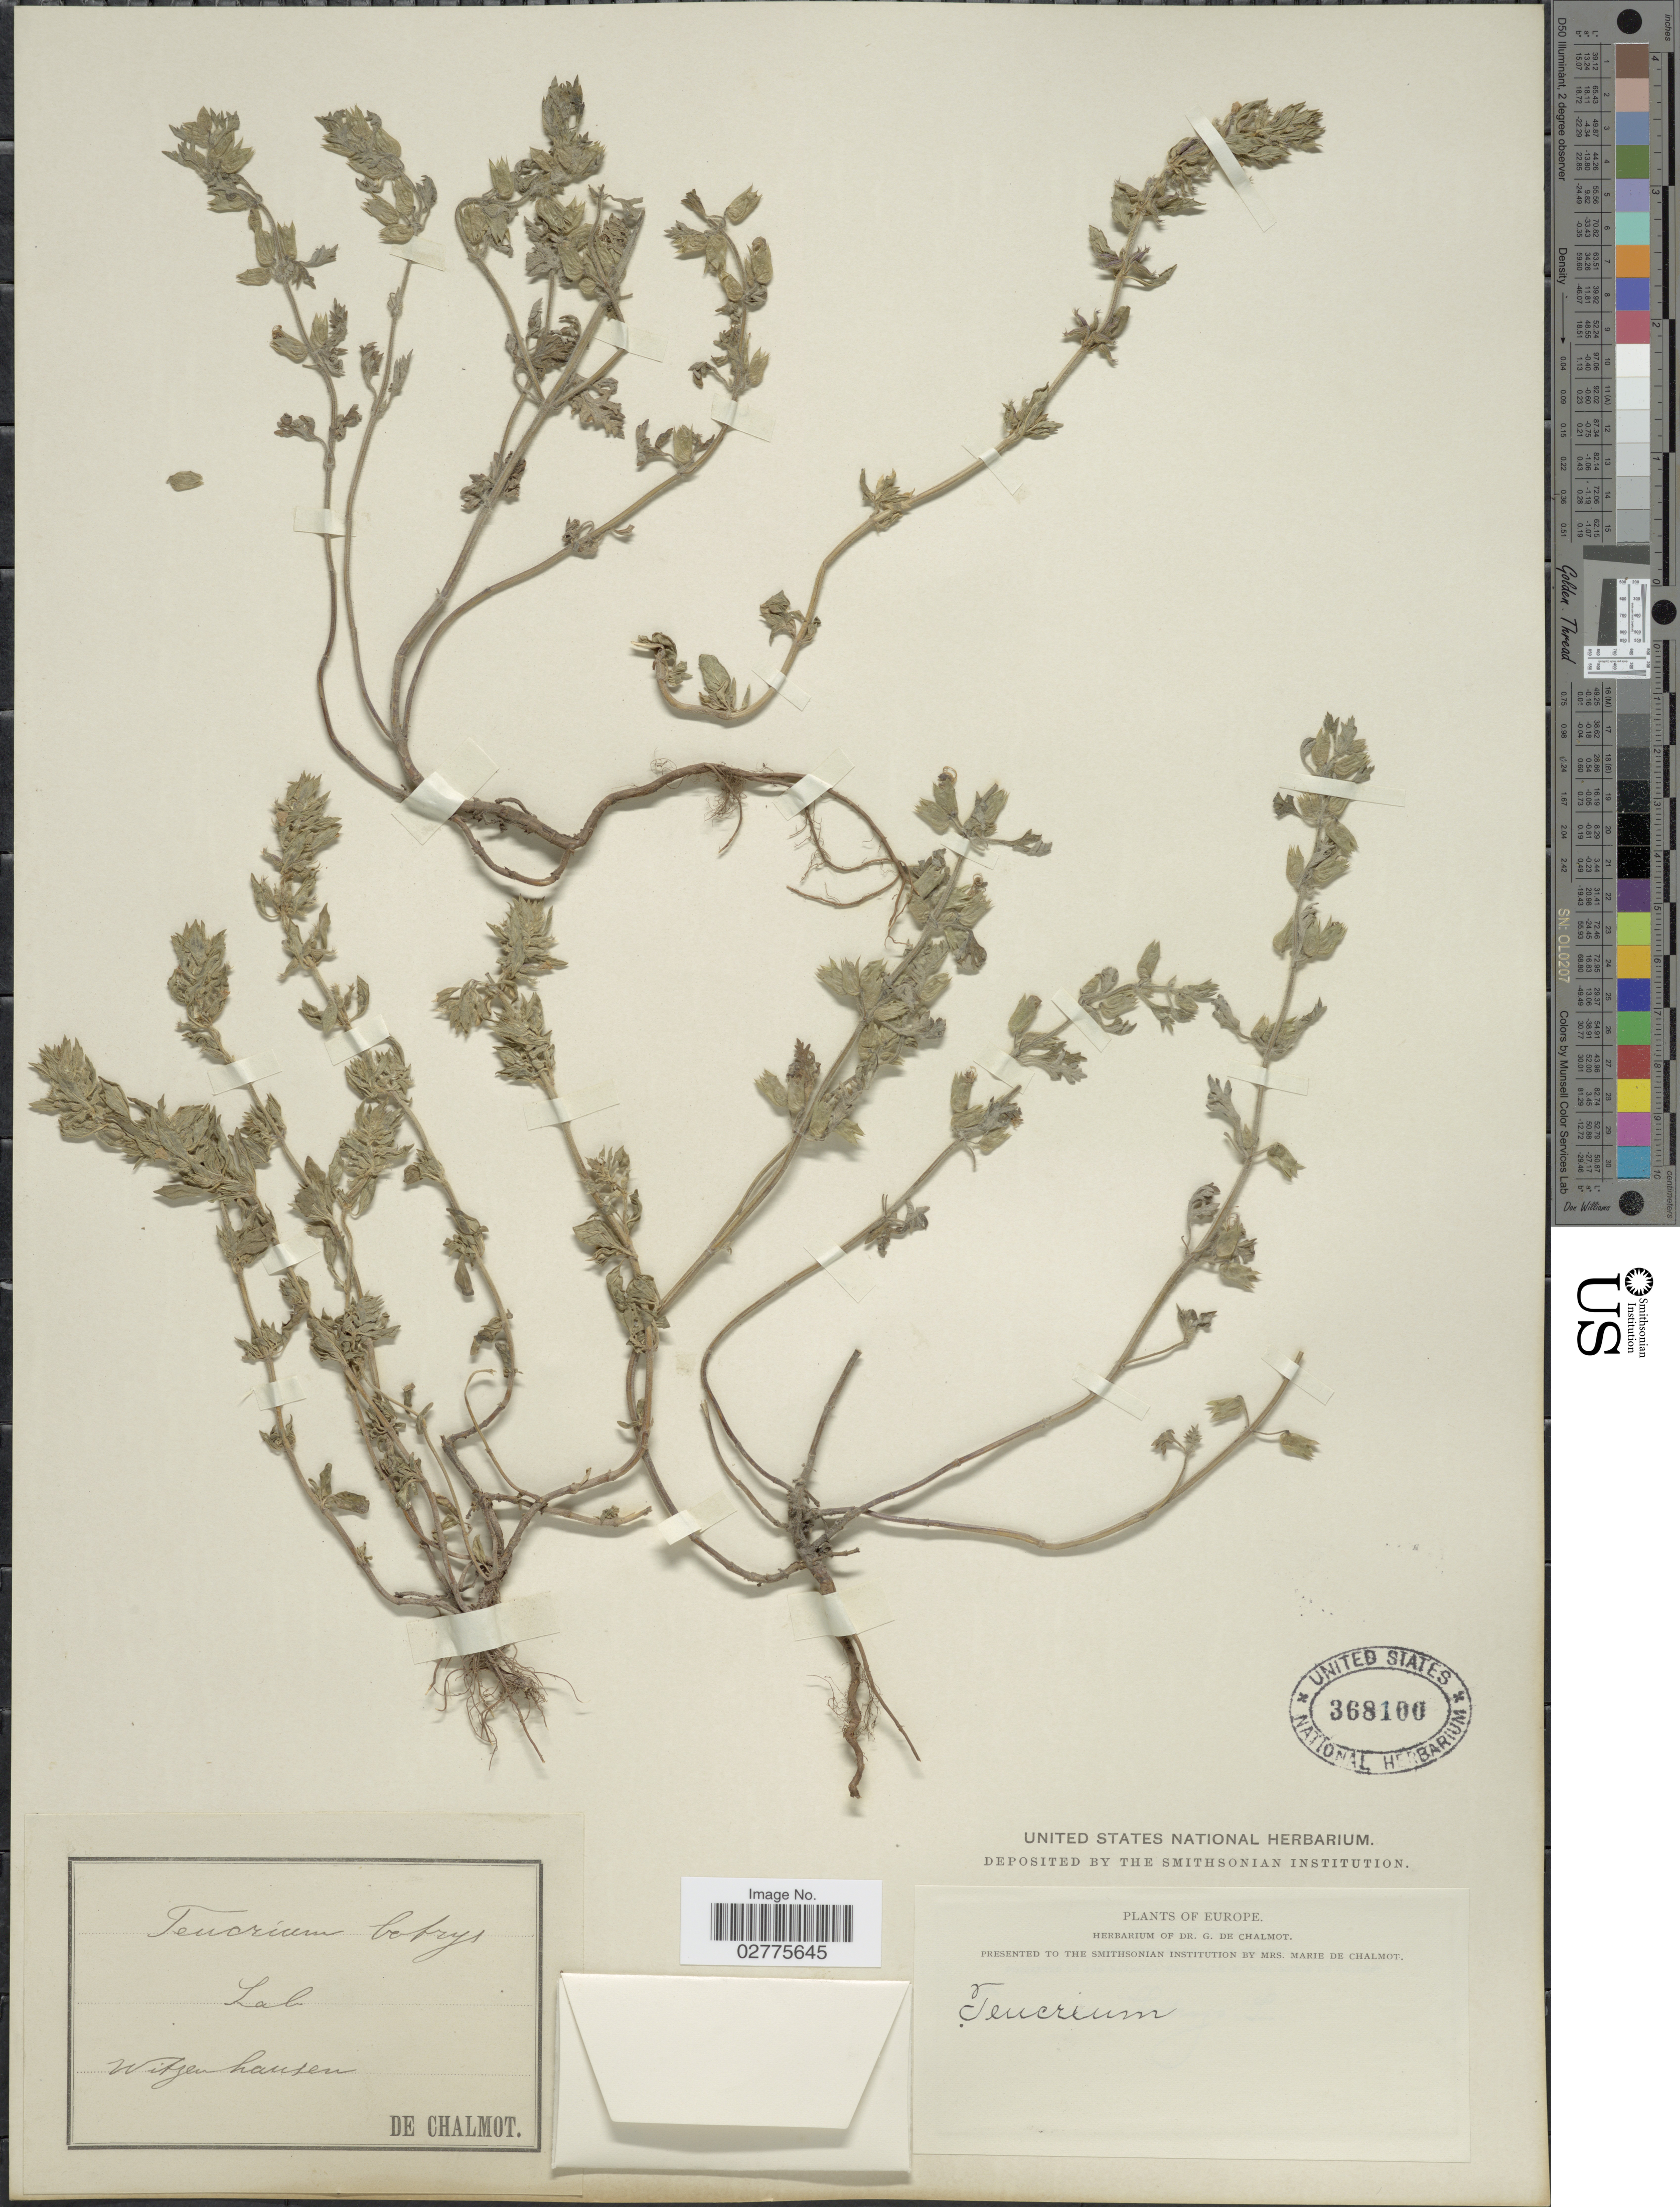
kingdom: Plantae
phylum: Tracheophyta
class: Magnoliopsida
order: Lamiales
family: Lamiaceae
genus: Teucrium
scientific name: Teucrium botrys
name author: L.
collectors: G. de Chalmot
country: Germany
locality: Witzenhausen.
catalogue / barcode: US 368100